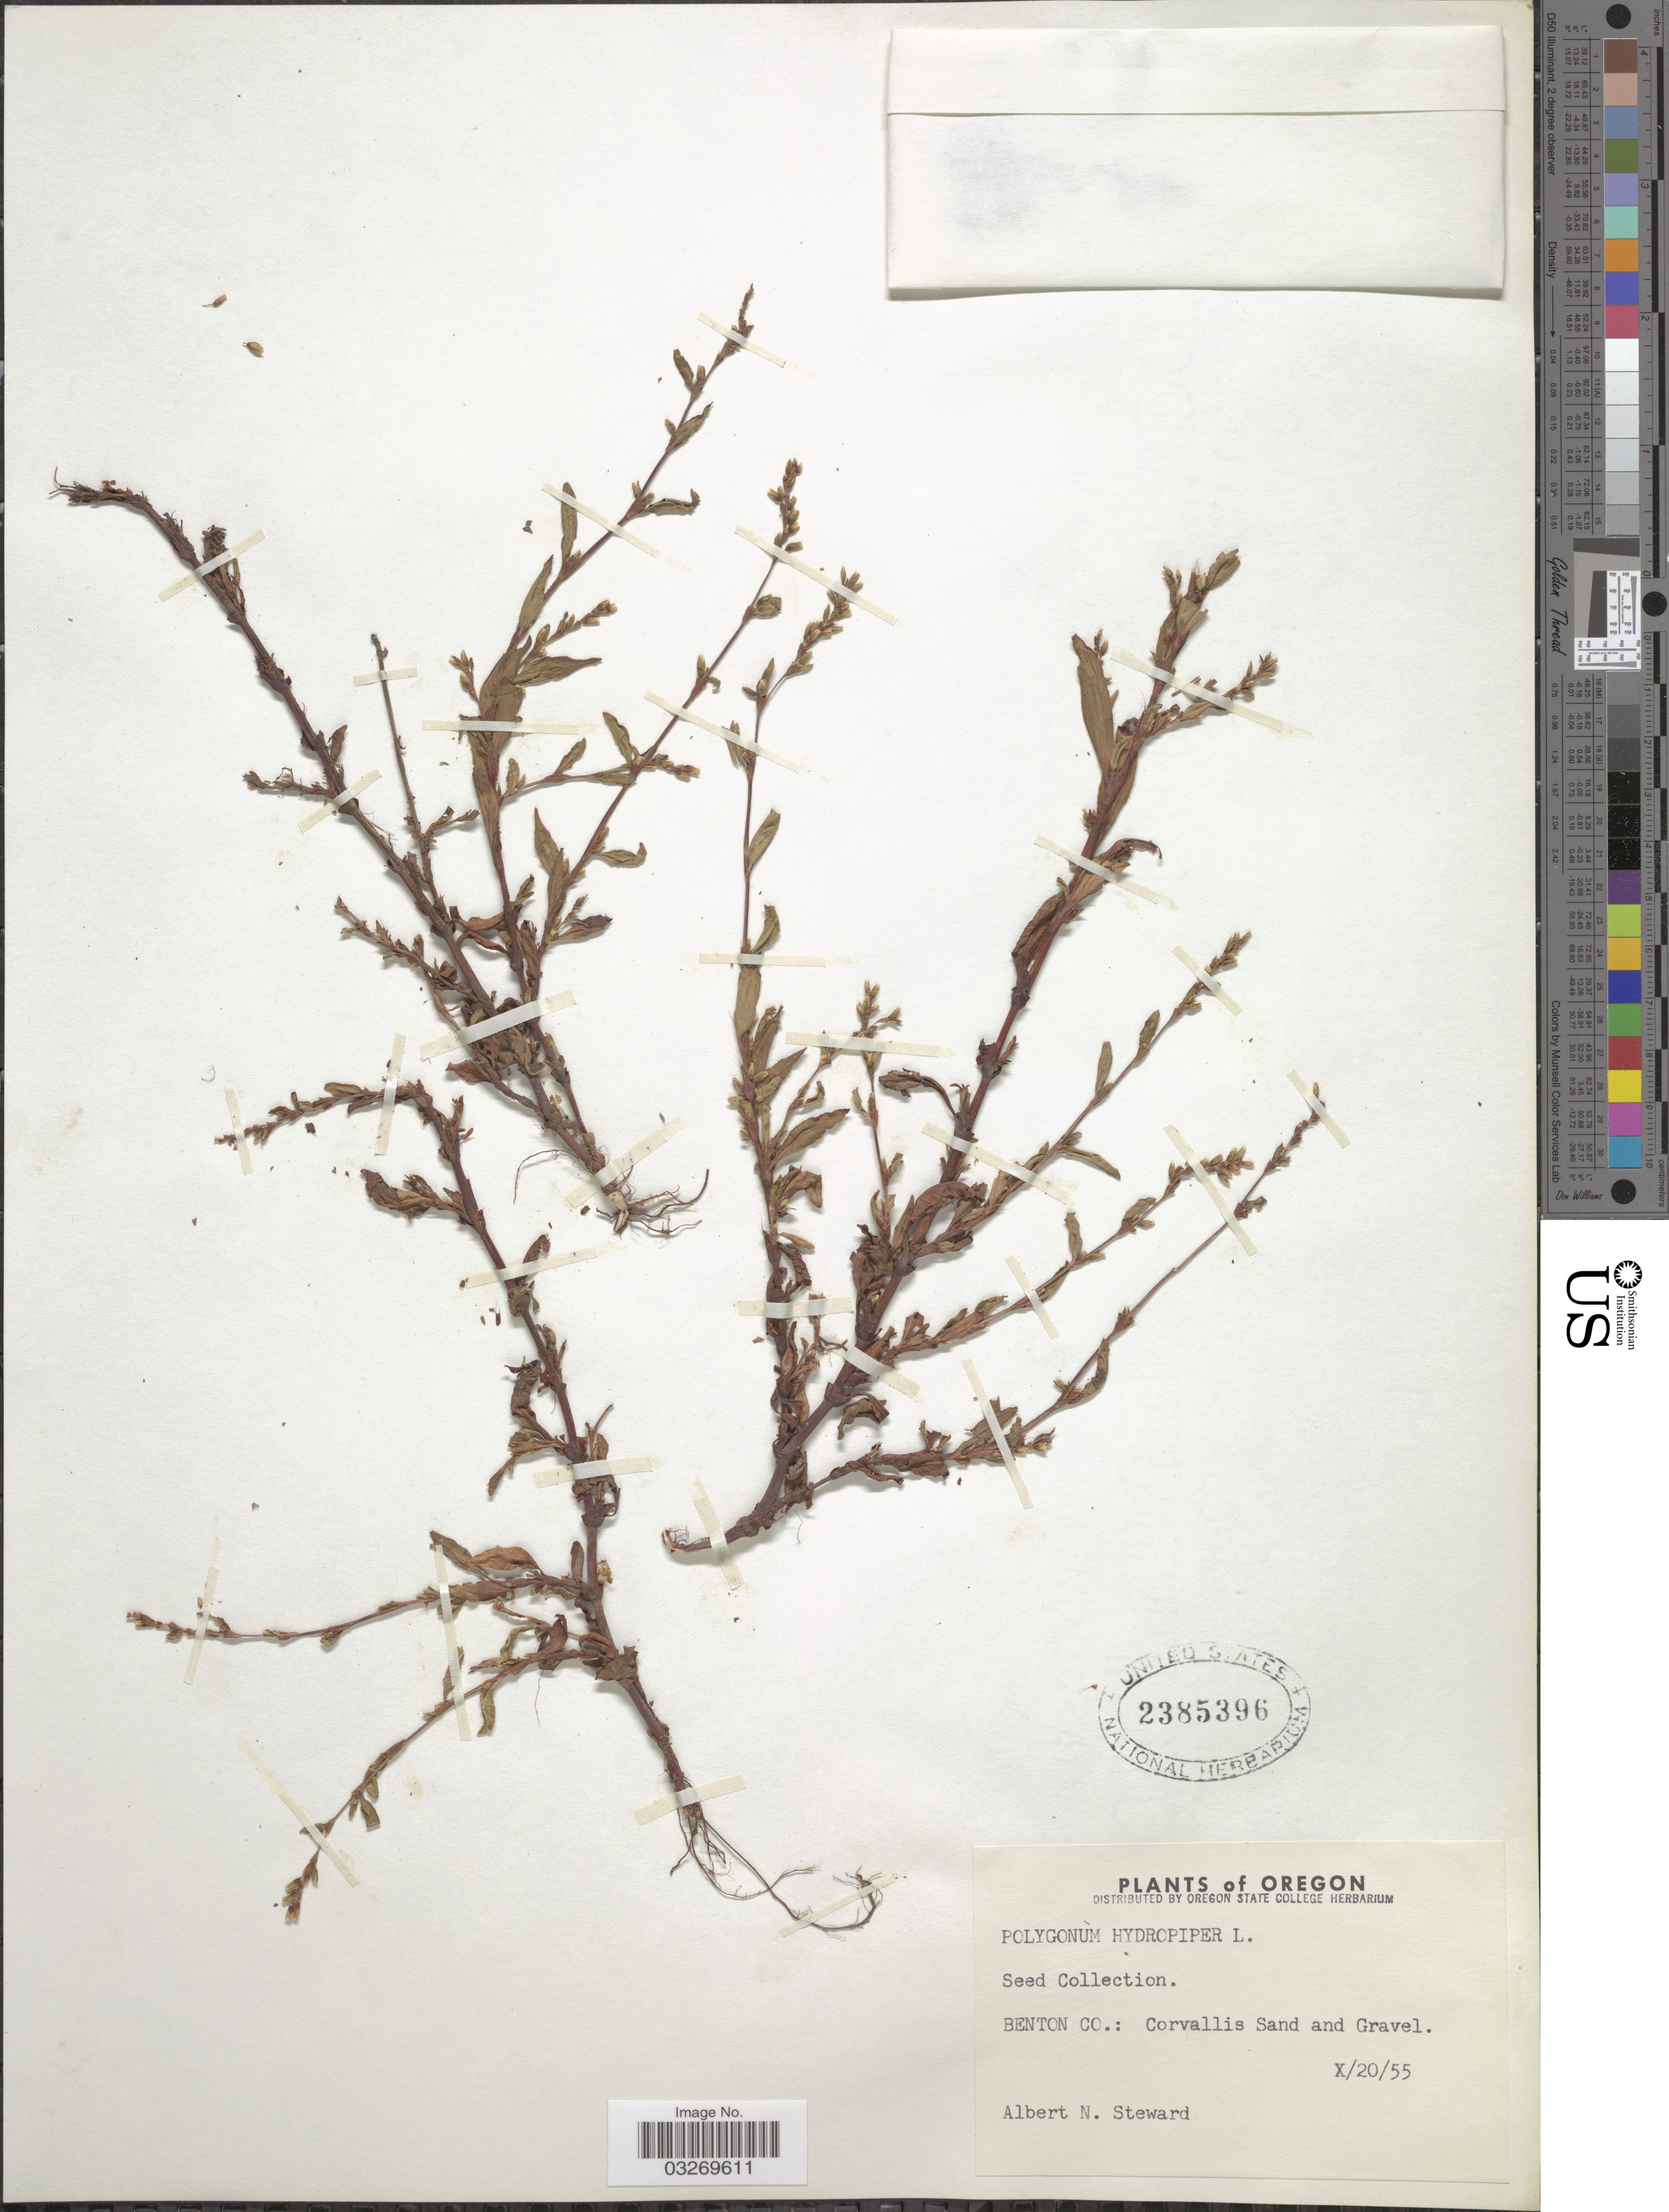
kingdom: Plantae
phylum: Tracheophyta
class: Magnoliopsida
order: Caryophyllales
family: Polygonaceae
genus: Persicaria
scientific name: Persicaria hydropiper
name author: (L.) Delarbre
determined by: Atha, D. E.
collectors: A. N. Steward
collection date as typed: Transcribed d/m/y: 20/10/55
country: United States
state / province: Oregon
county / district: Benton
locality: Benton Co.: Corvallis Sand and Gravel.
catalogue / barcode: US 2385396